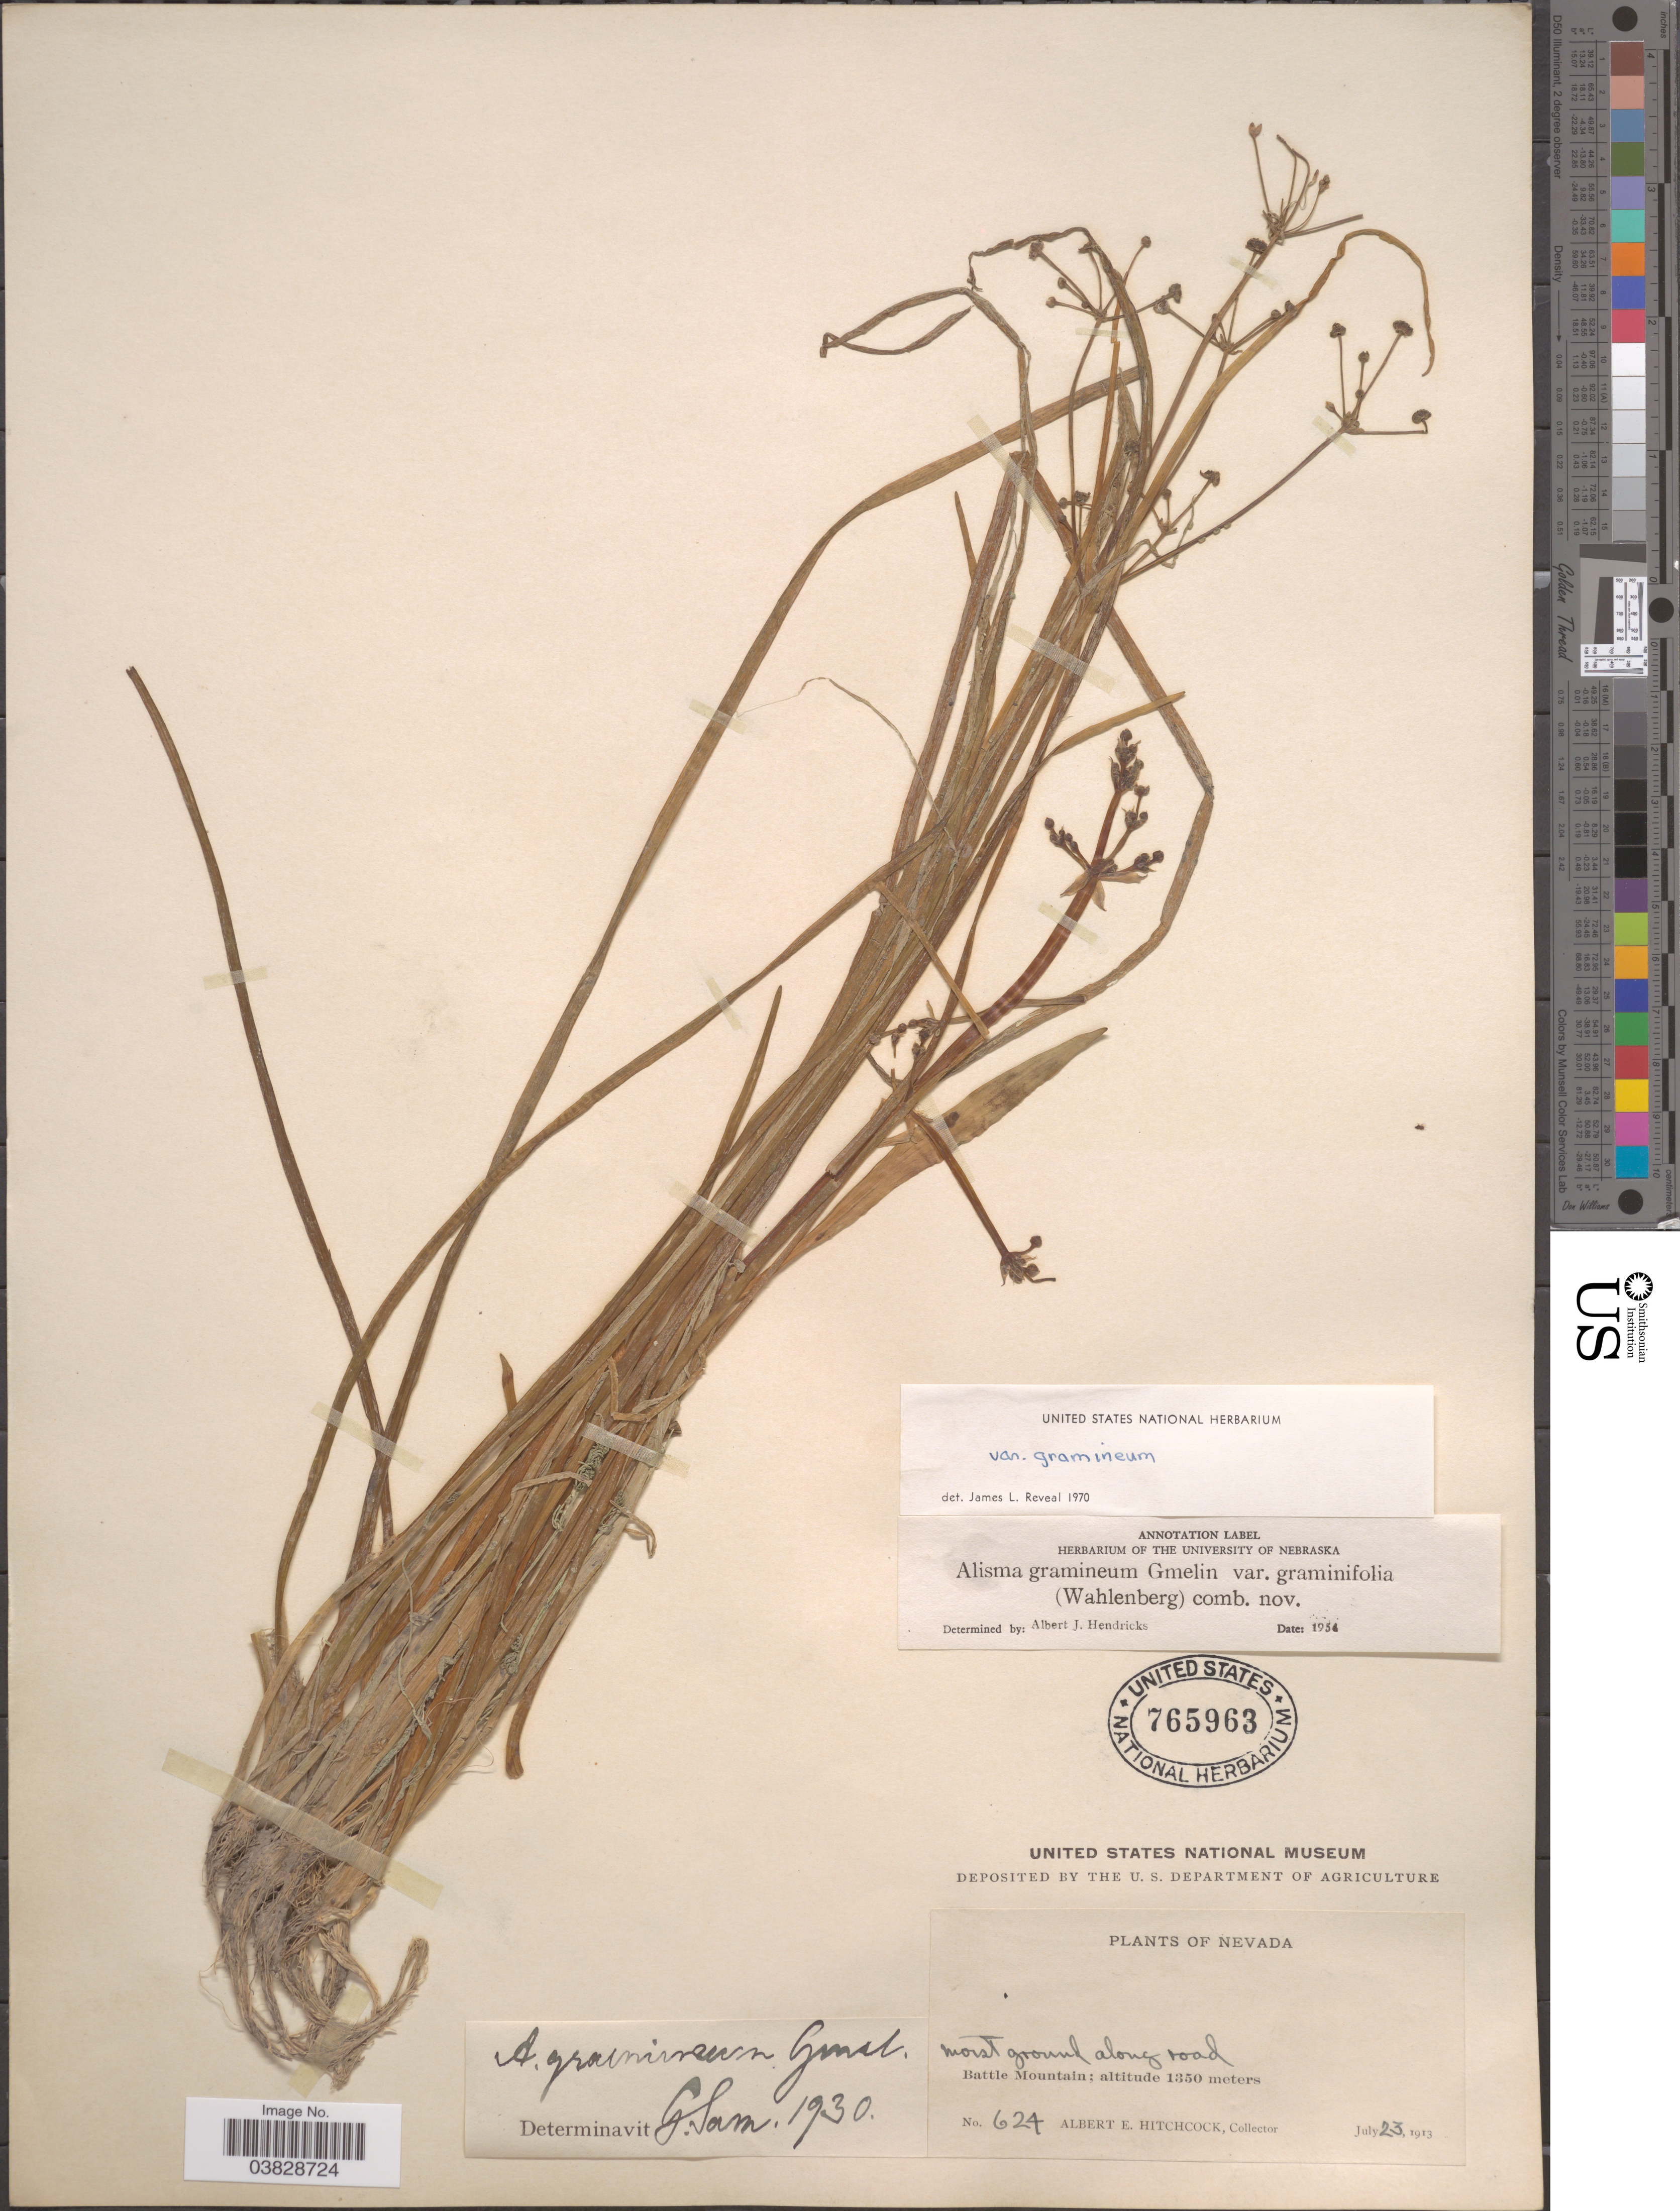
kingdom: Plantae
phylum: Tracheophyta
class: Liliopsida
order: Alismatales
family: Alismataceae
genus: Alisma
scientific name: Alisma gramineum var. graminifolia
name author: (Wahlenb.) A.J.Hendricks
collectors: A. Hitchcock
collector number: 624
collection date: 1913-07-23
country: United States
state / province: Nevada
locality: Moist ground along road. Battle Mountain.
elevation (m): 1350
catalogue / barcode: US 765963